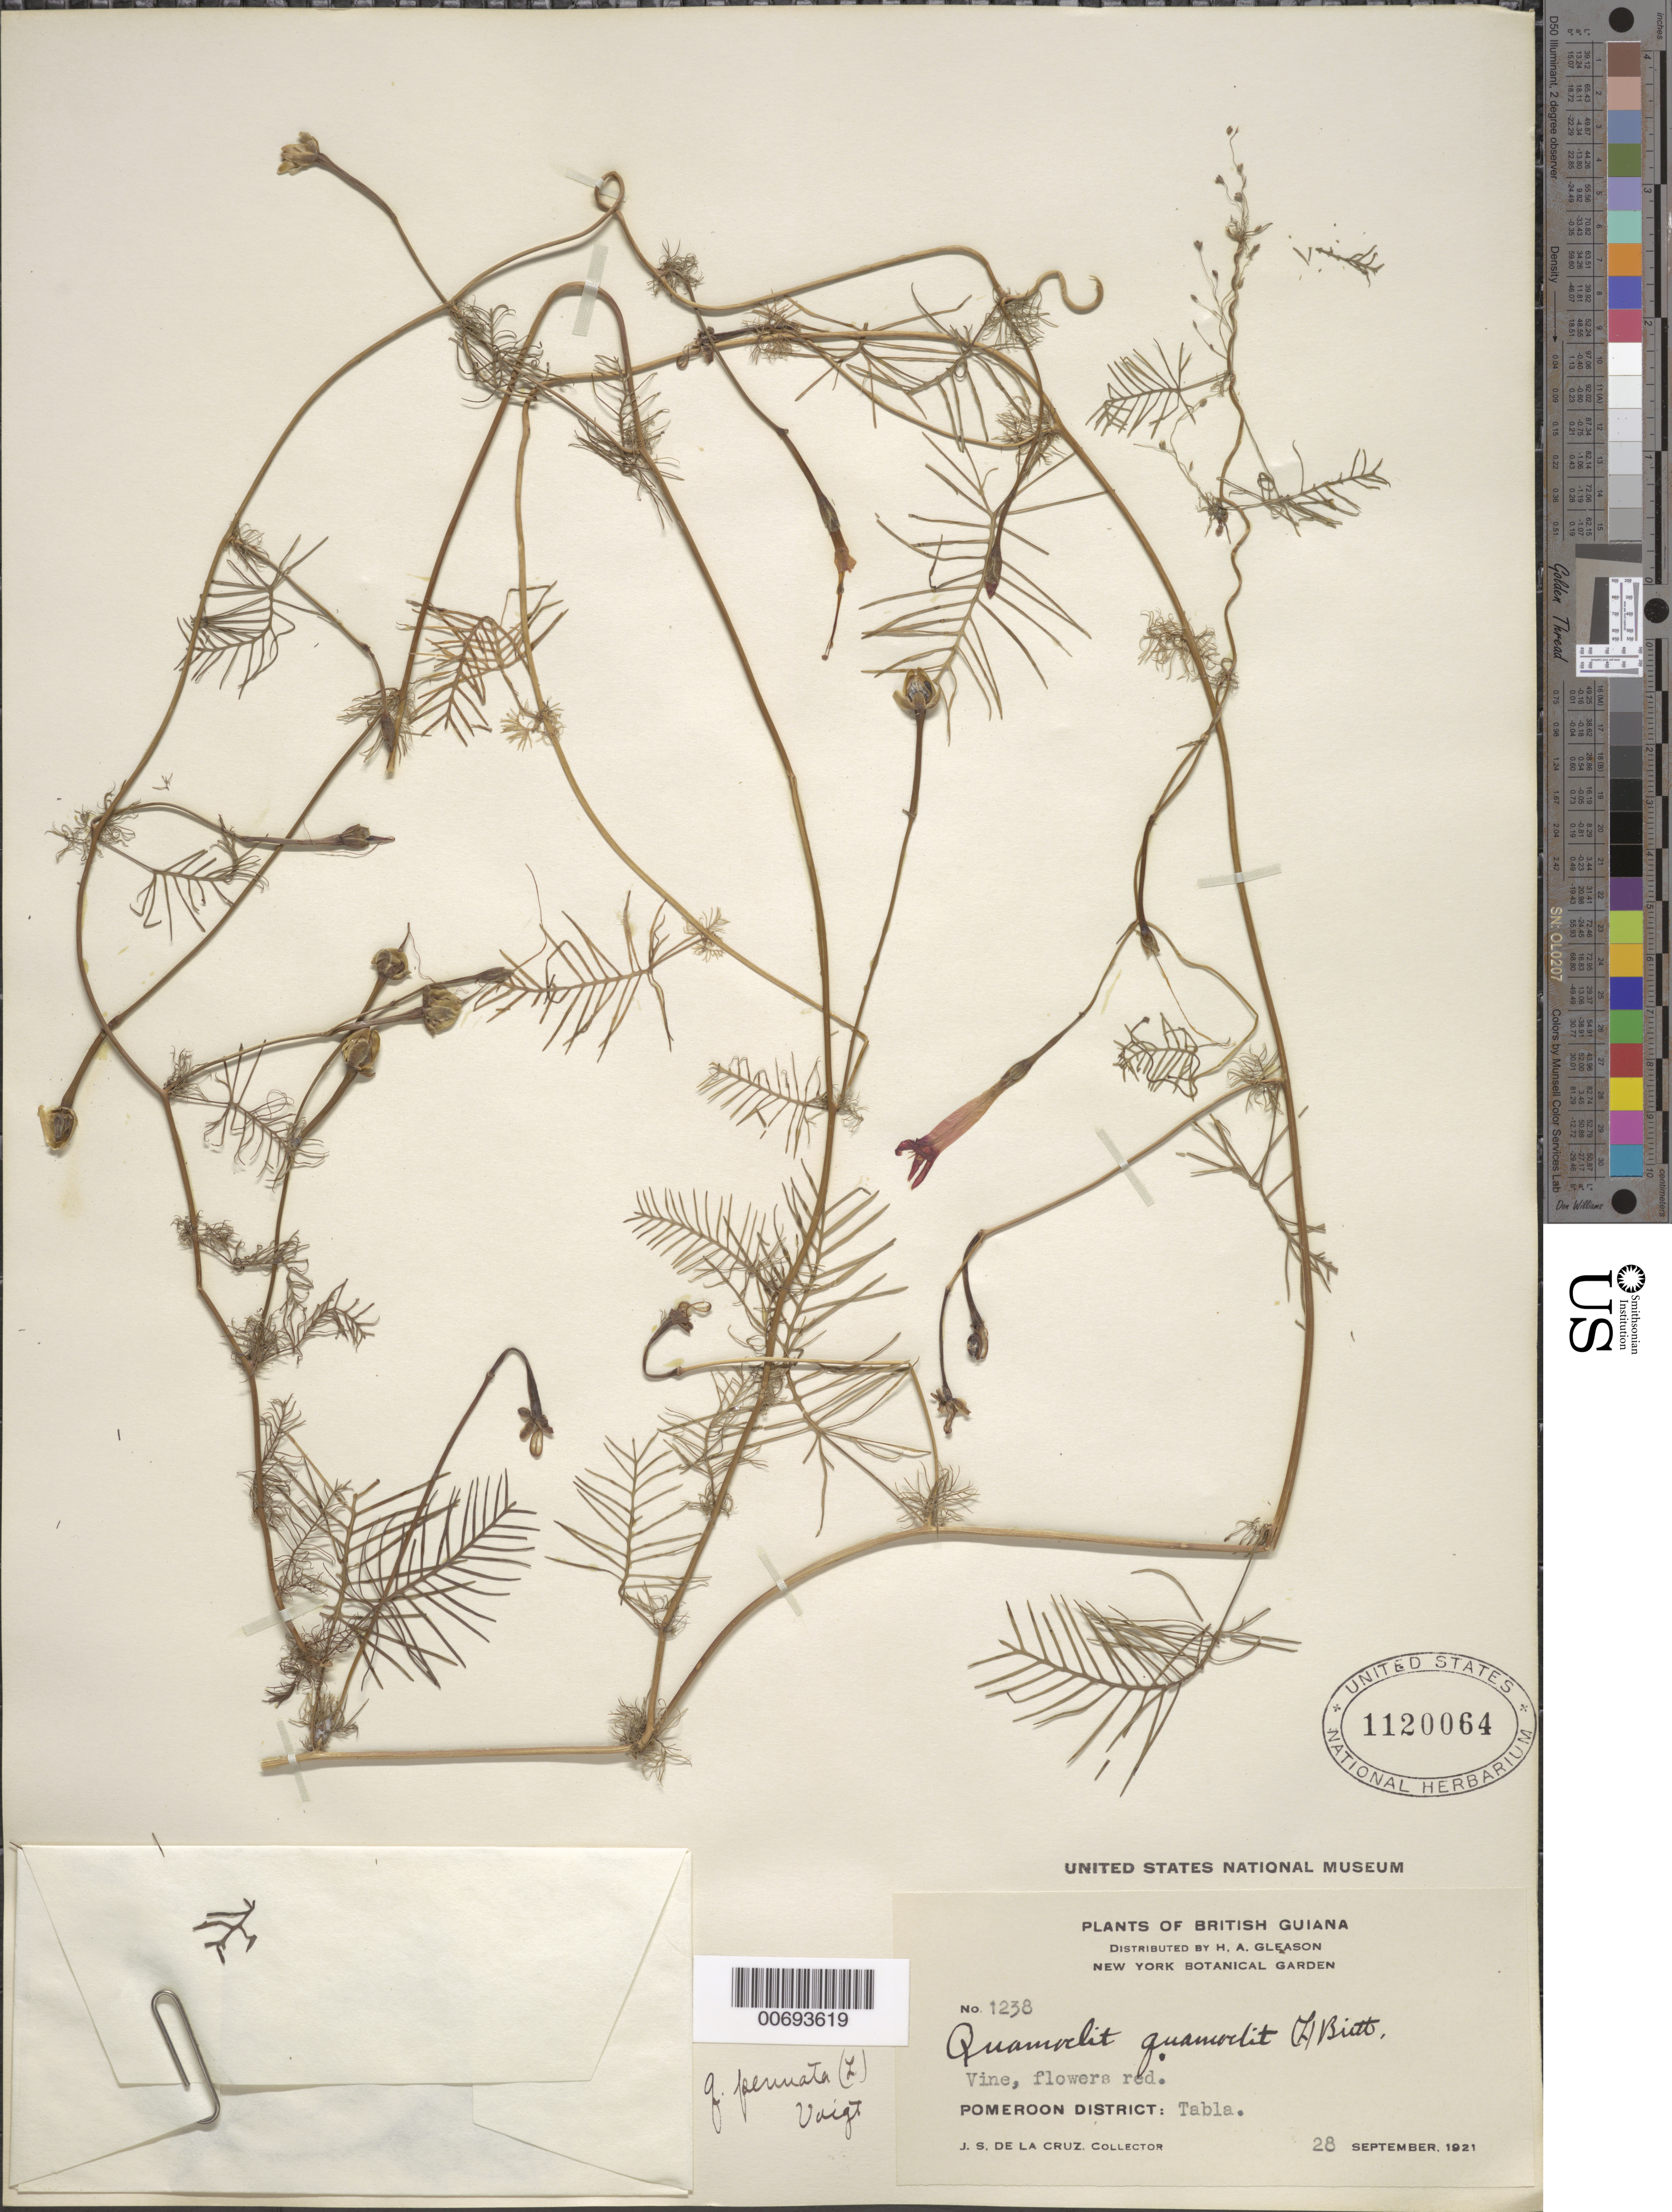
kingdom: Plantae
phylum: Tracheophyta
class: Magnoliopsida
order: Solanales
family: Convolvulaceae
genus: Quamoclit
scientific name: Quamoclit quamoclit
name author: (L.) Britton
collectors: J. S. de la Cruz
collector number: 1238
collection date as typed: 28-Sep-21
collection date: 1921-09-28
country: Guyana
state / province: Barima-Waini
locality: Tabla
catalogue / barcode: US 1120064